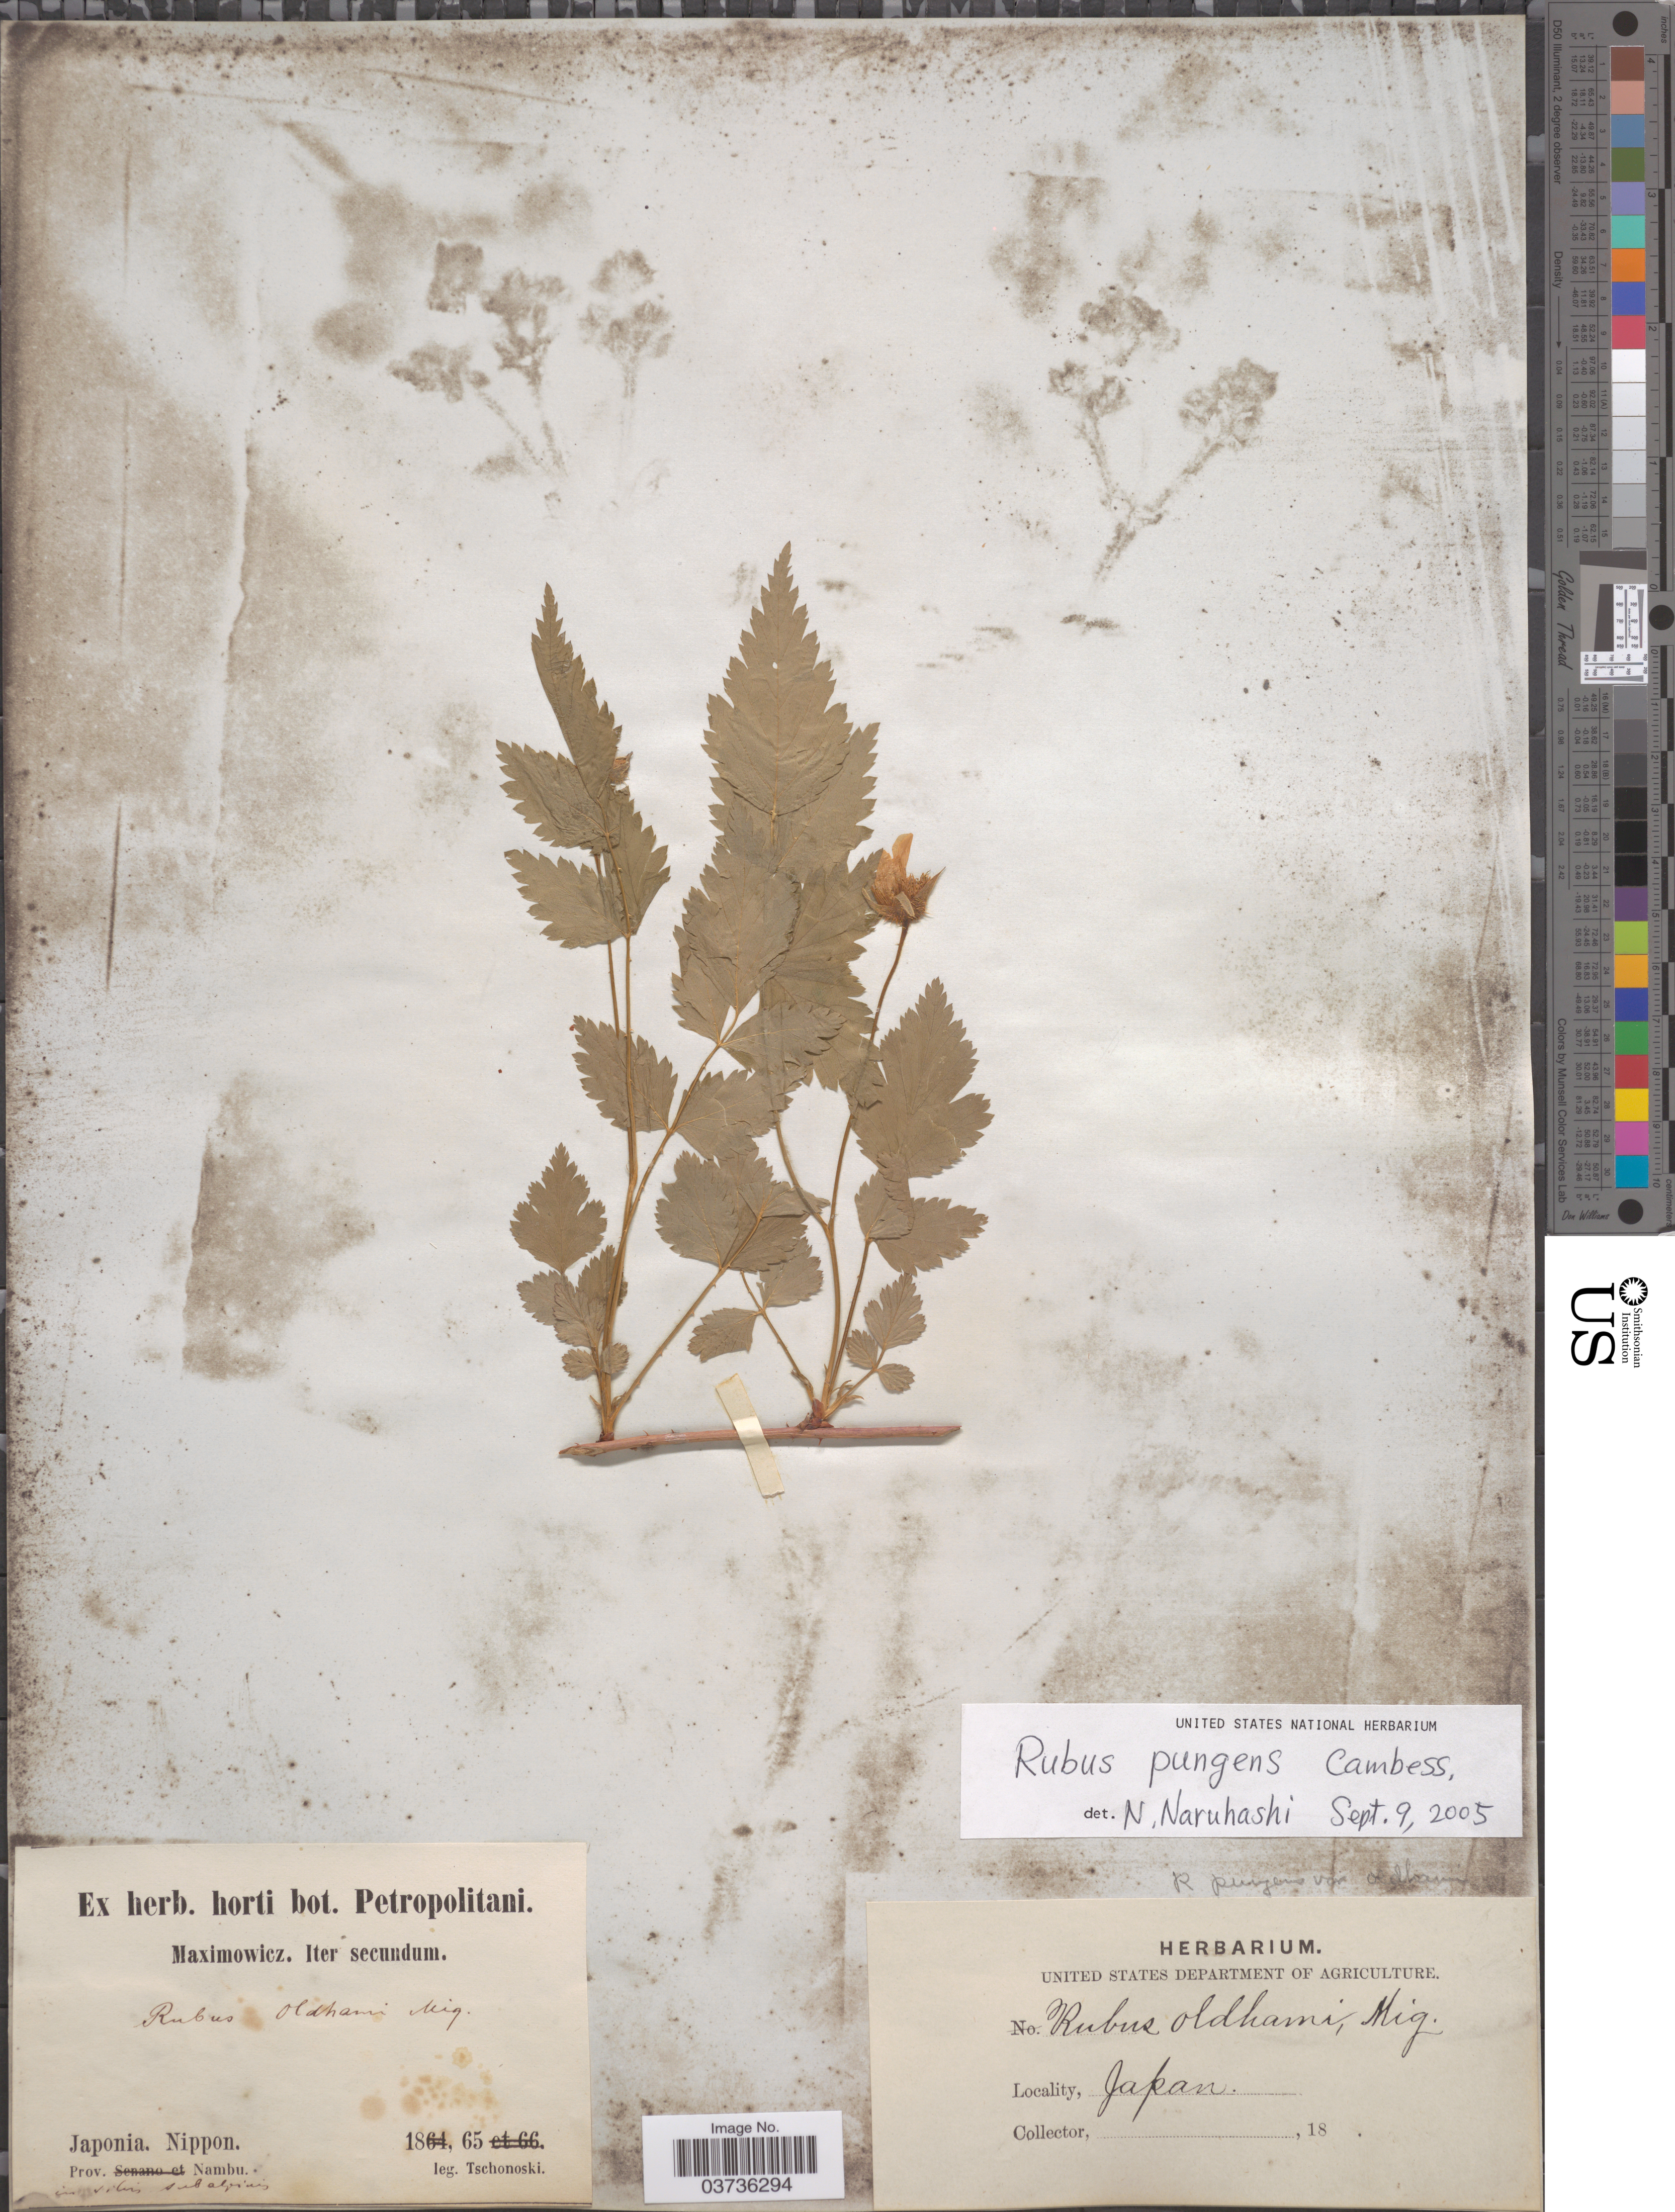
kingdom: Plantae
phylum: Tracheophyta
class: Magnoliopsida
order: Rosales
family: Rosaceae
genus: Rubus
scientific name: Rubus pungens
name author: Cambess.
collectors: -. Tschonoski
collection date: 1865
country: Japan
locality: Japonia. Nippon. Prov. Nambu.